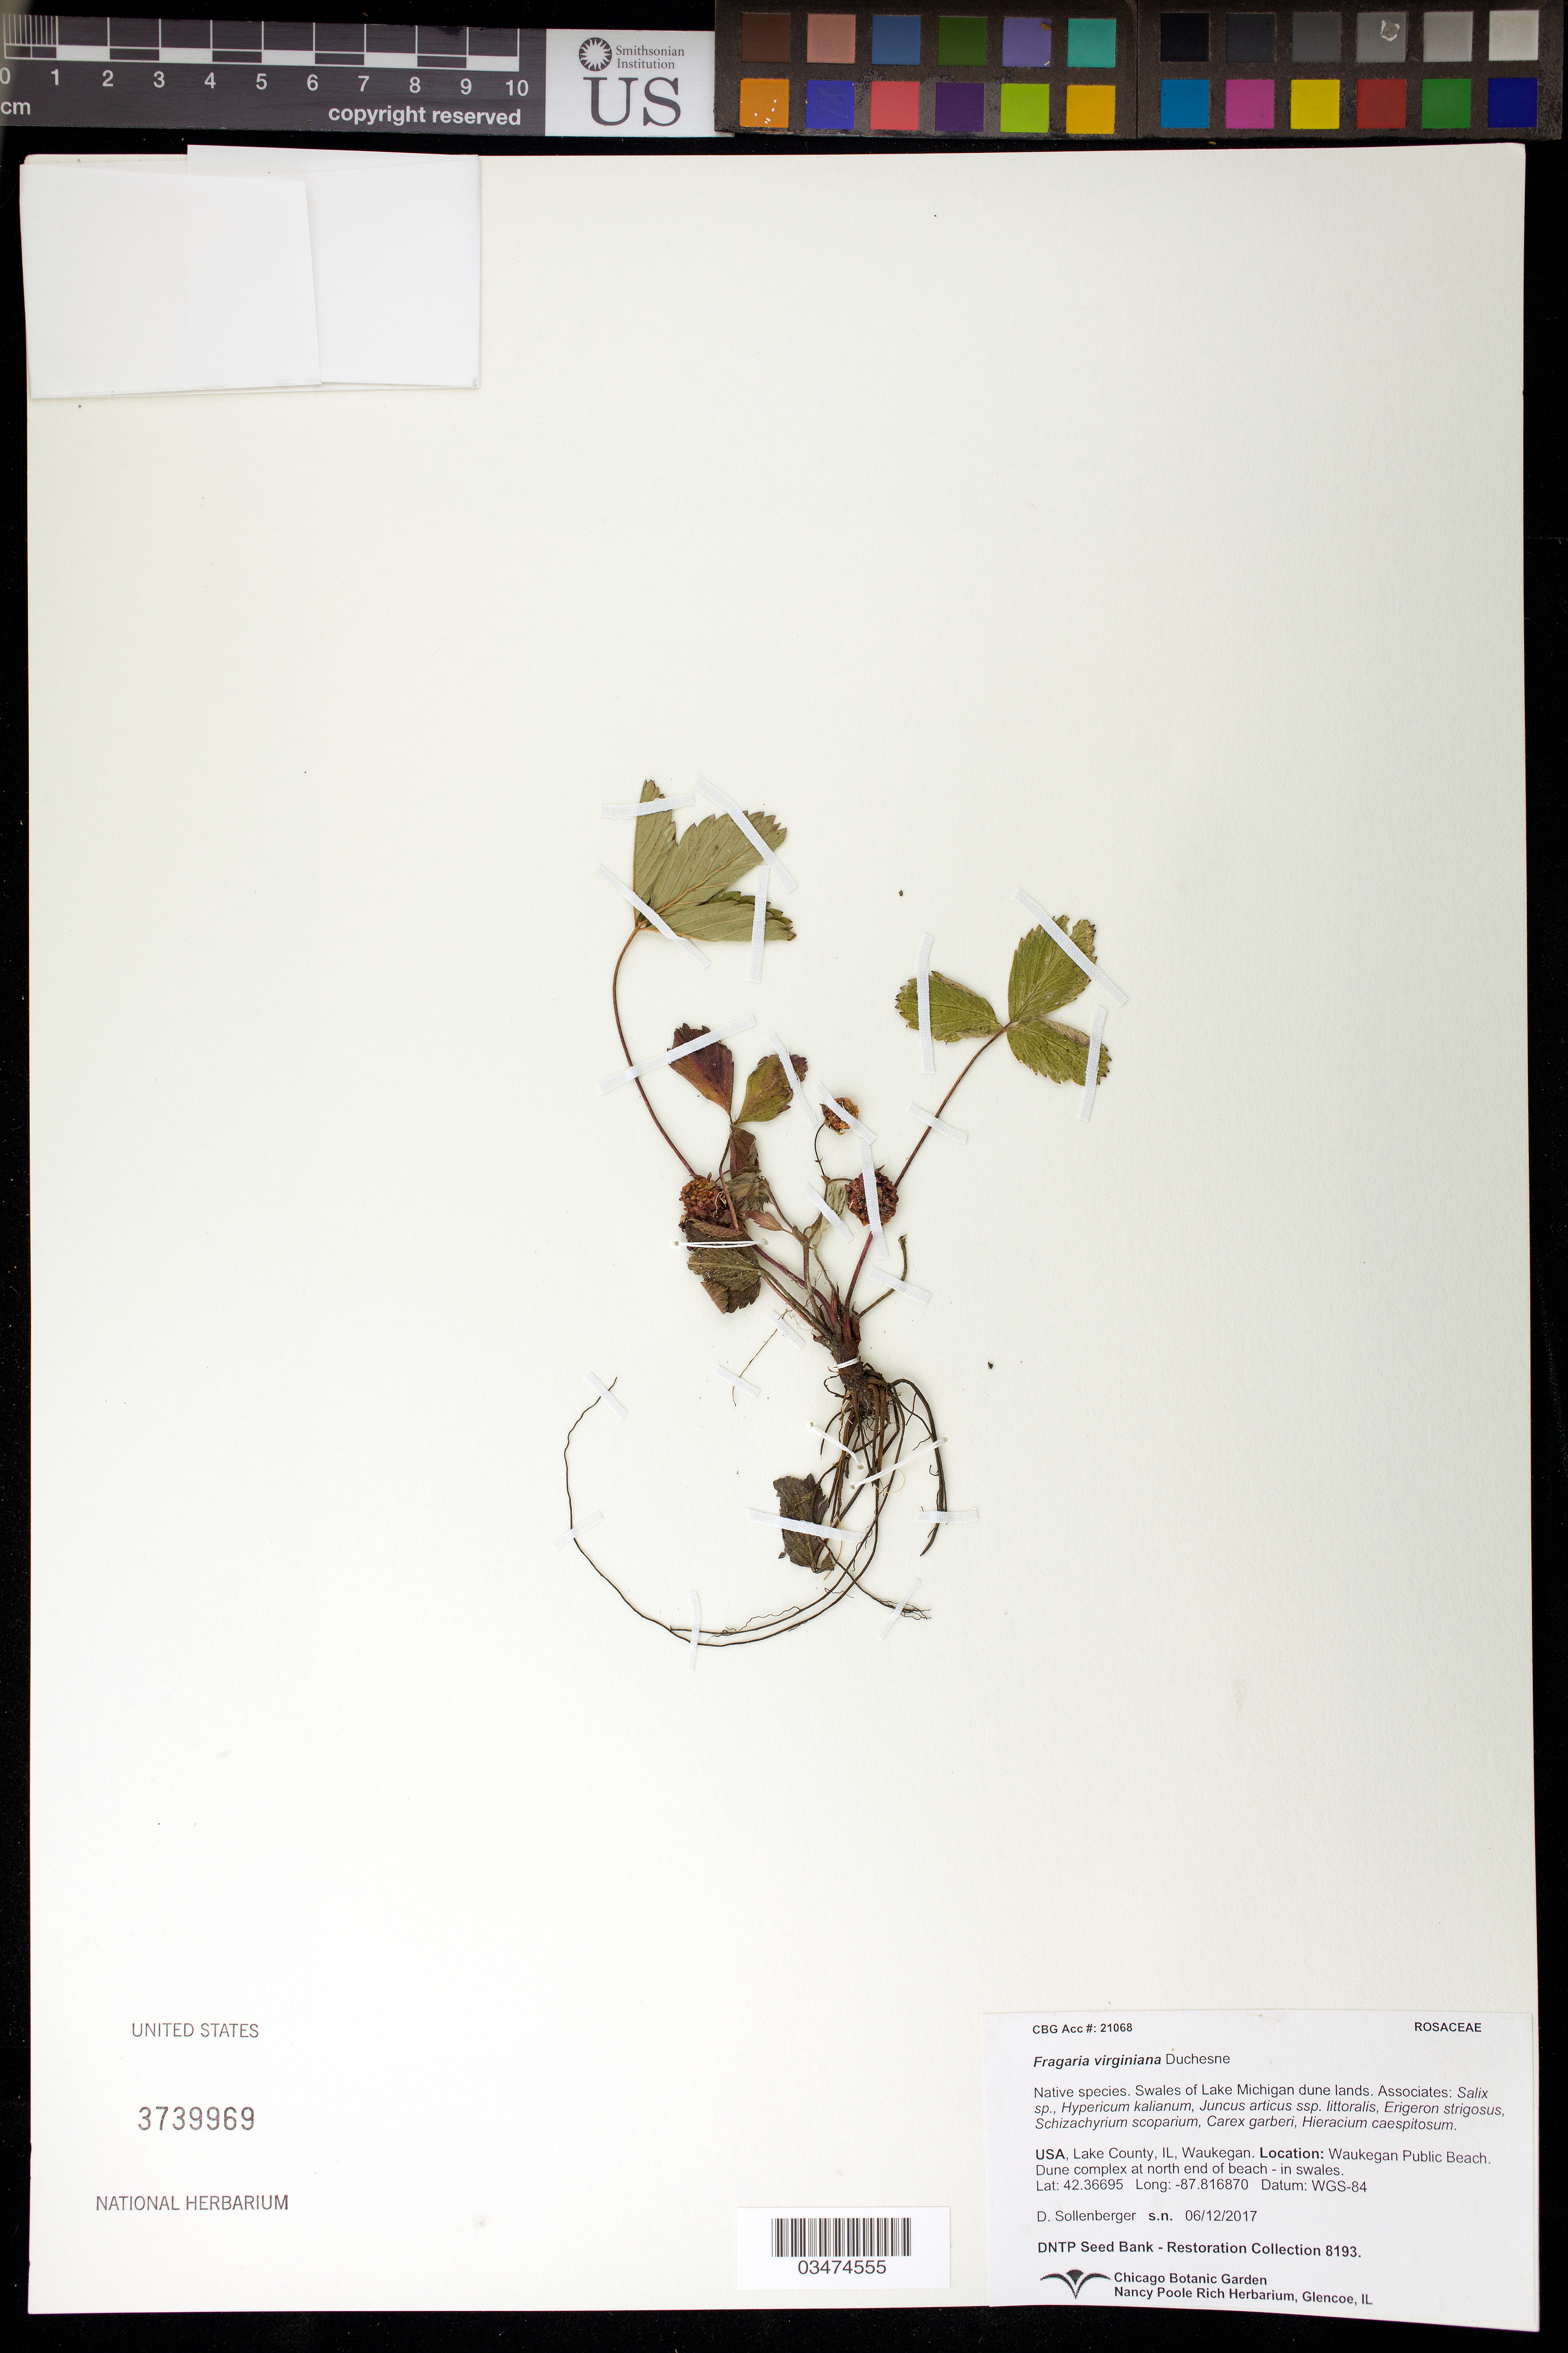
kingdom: Plantae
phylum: Tracheophyta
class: Magnoliopsida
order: Rosales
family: Rosaceae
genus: Fragaria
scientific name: Fragaria virginiana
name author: Mill.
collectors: D. Sollenberger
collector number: CBG-8193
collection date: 2017-06-12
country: United States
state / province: Illinois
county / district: Lake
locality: Waukegan Public Beach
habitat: Swales, dune lands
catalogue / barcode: US 3739969